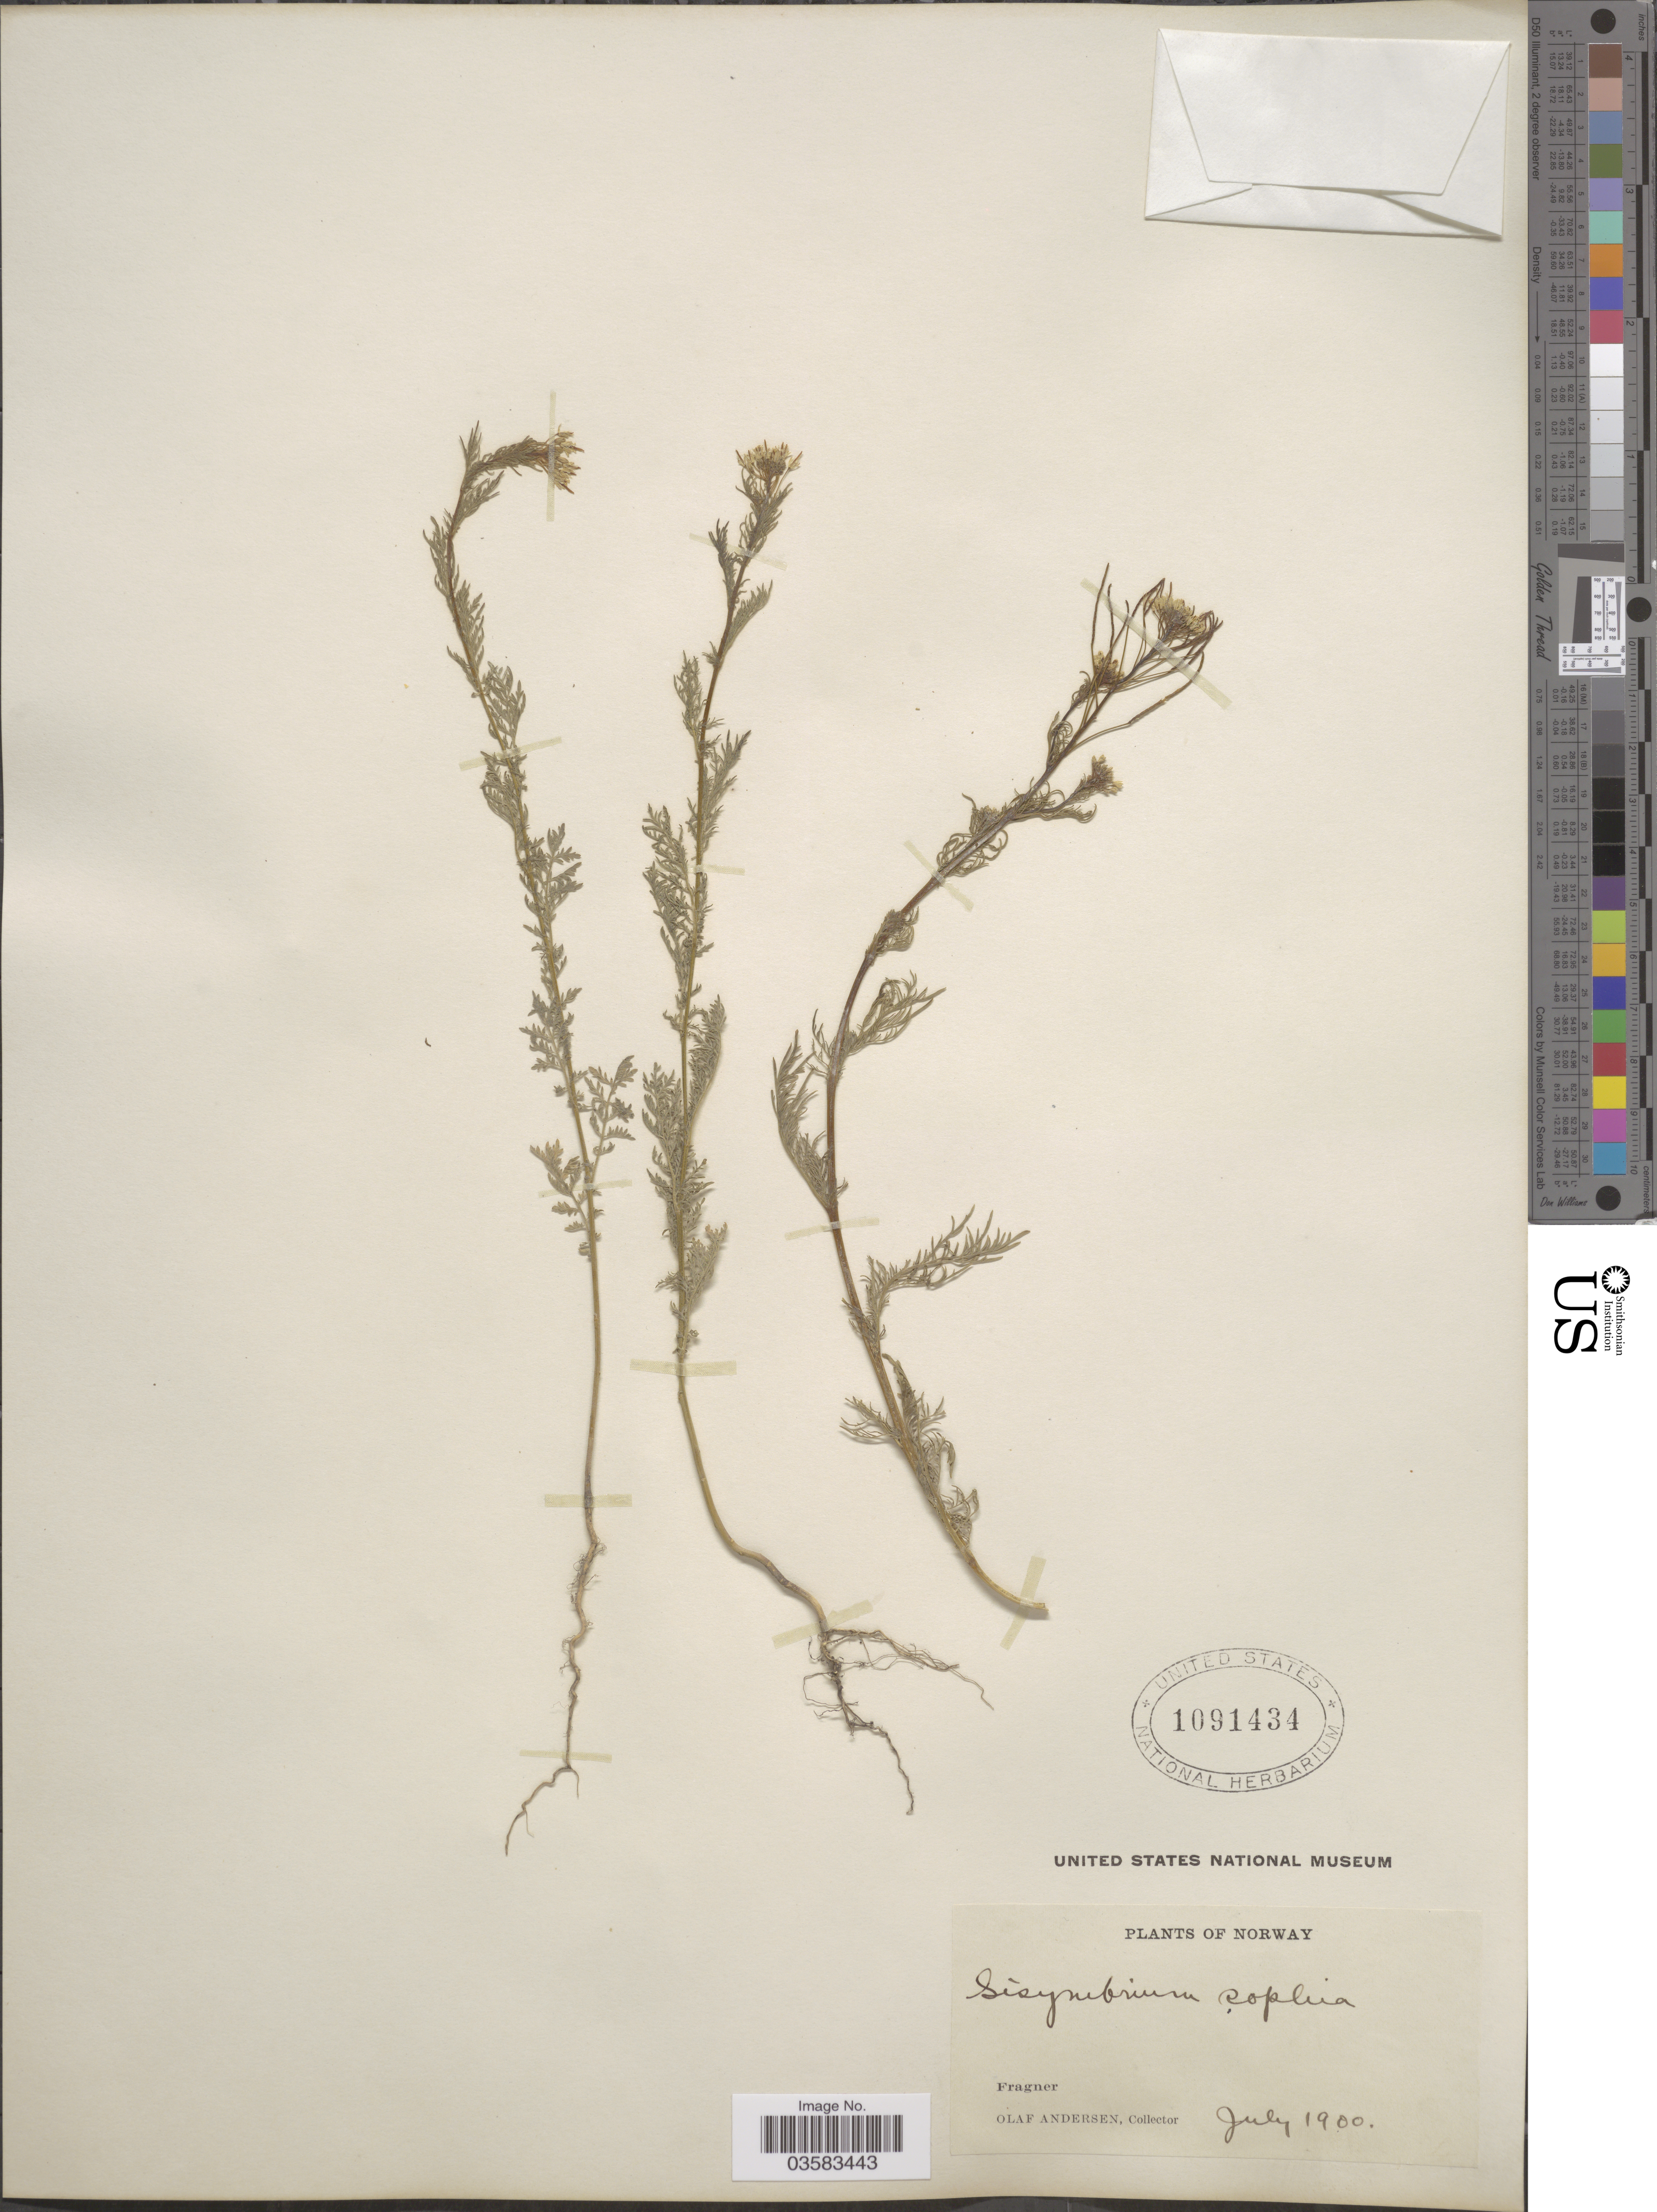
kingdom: Plantae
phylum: Tracheophyta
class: Magnoliopsida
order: Brassicales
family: Brassicaceae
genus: Sisymbrium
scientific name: Sisymbrium sophia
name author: L.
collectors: O. Andersen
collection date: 1900-07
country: Norway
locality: Fragner.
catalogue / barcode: US 1091434